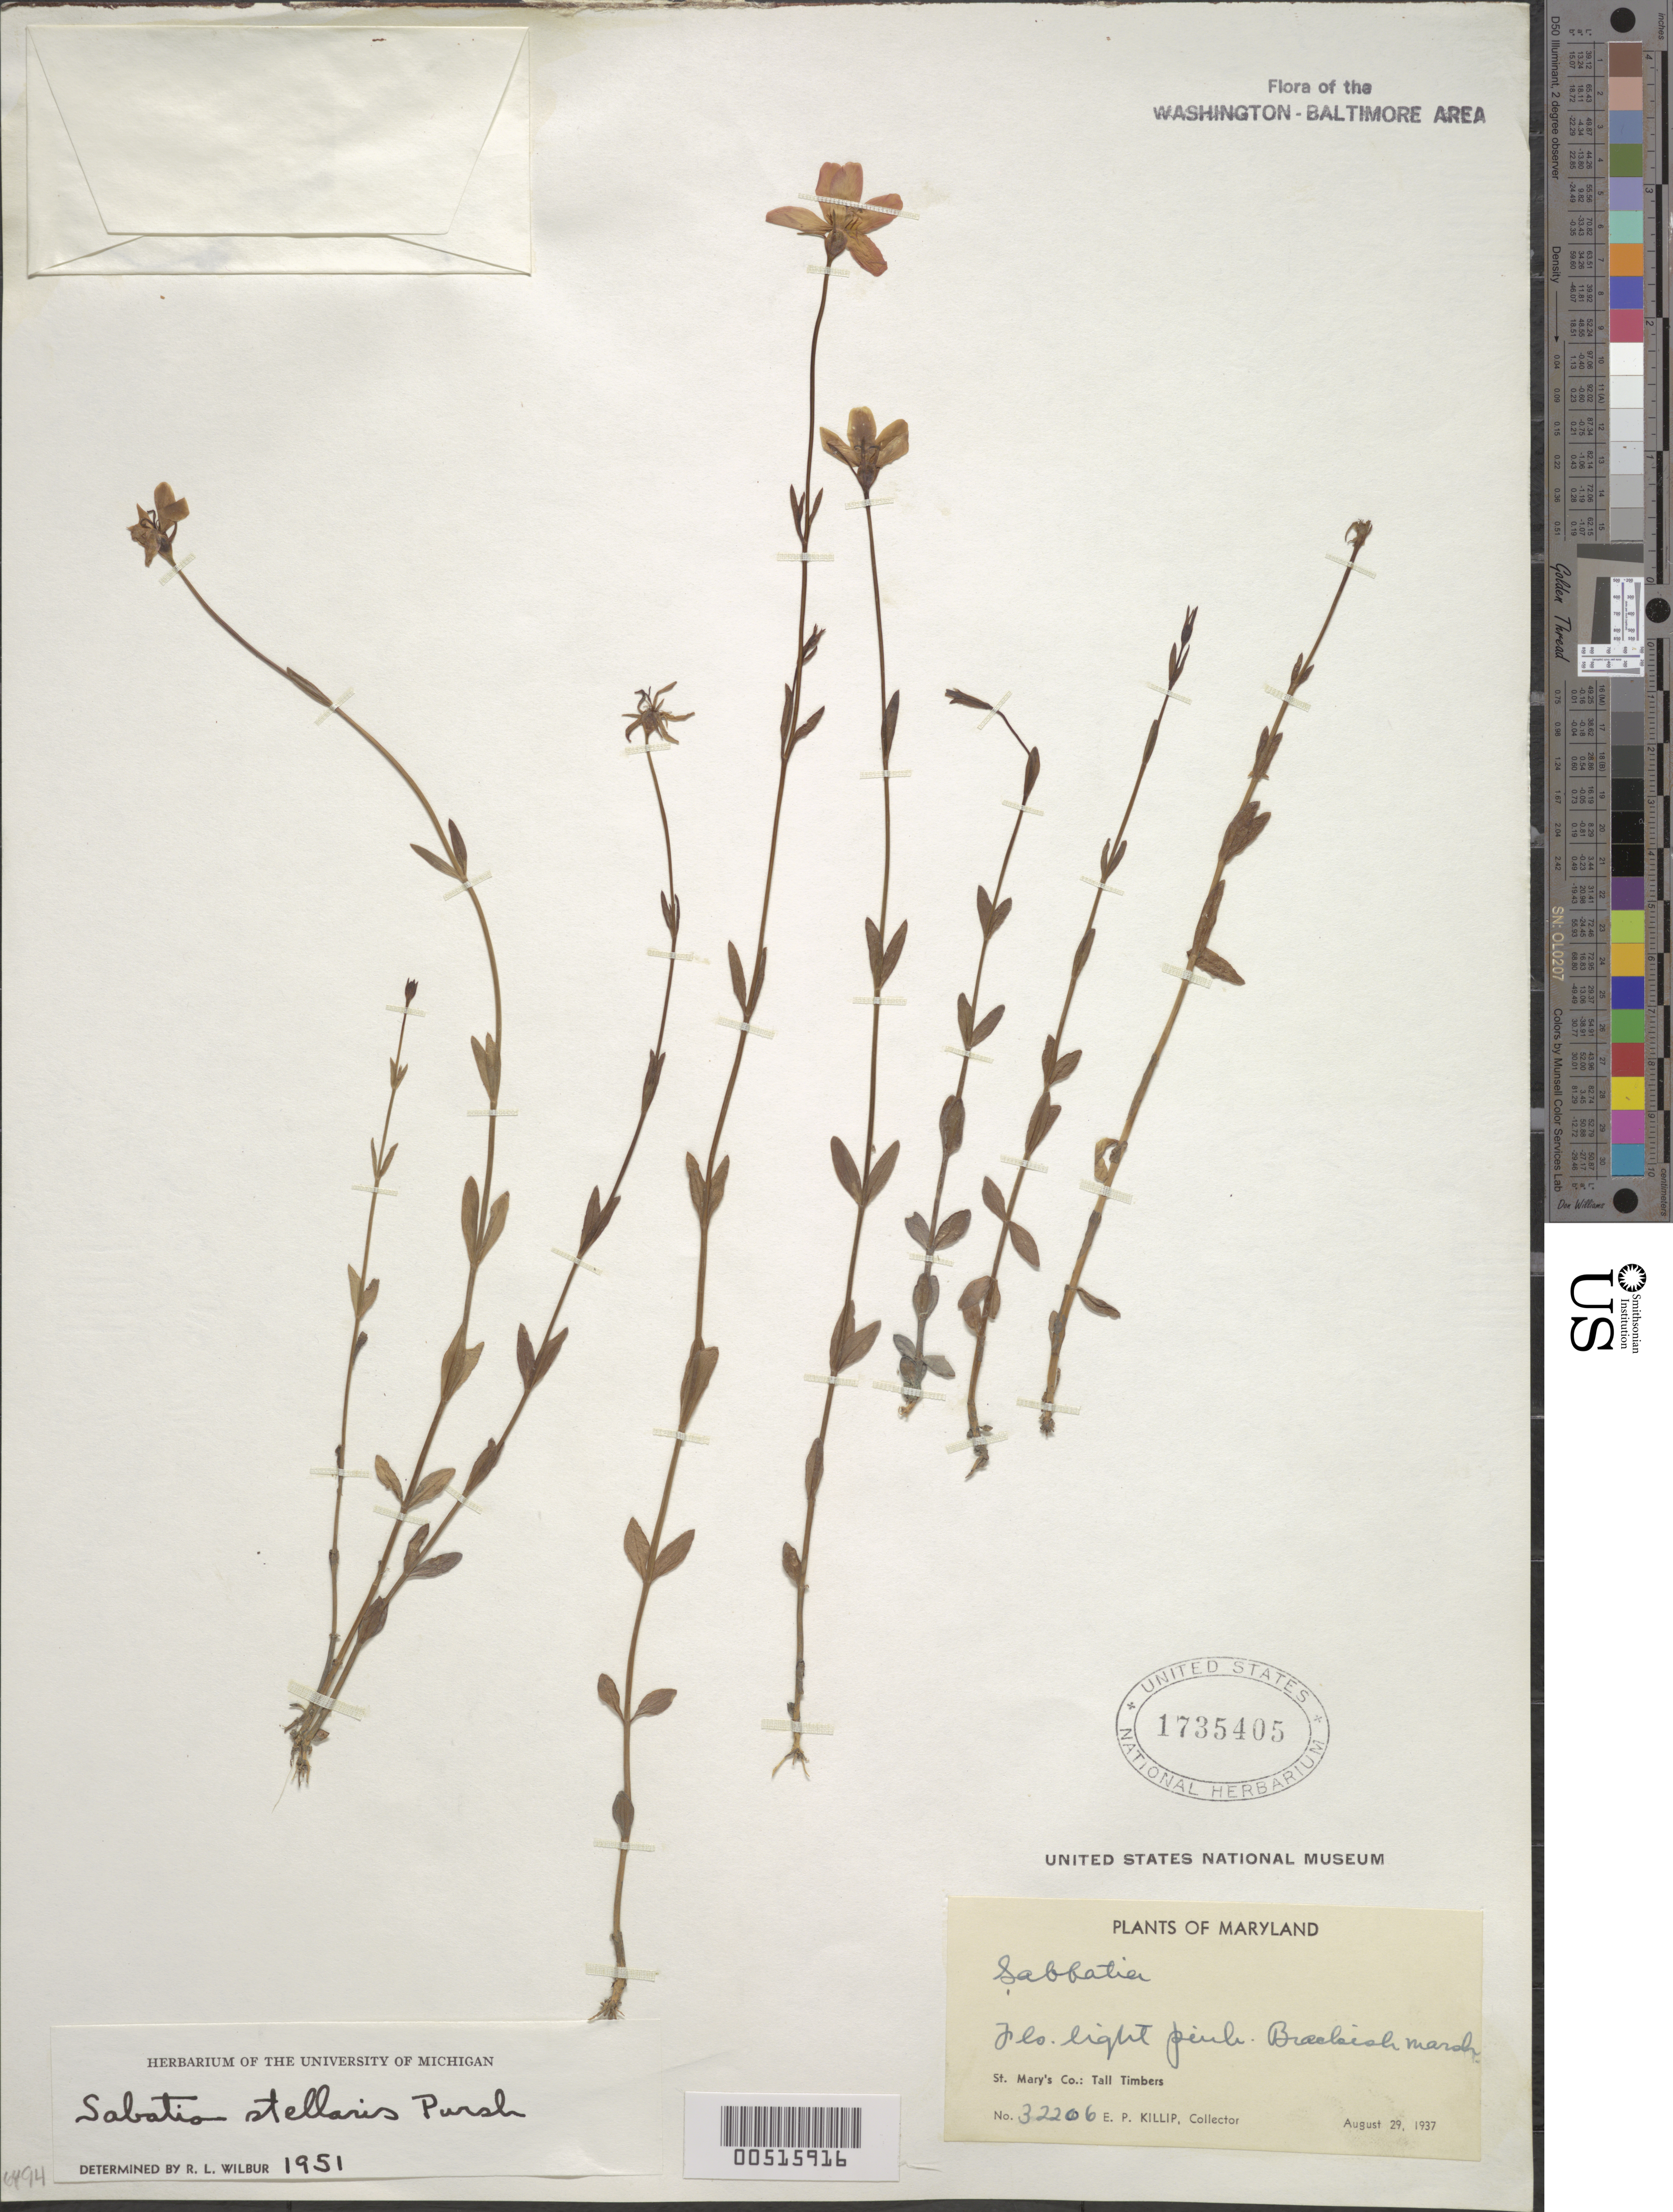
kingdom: Plantae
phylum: Tracheophyta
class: Magnoliopsida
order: Gentianales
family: Rubiaceae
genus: Houstonia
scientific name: Houstonia caerulea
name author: L.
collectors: E. E. Terrell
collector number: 3526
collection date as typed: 21 May 1961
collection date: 1961-05-21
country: United States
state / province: Maryland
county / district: Montgomery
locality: Wheaton Regional Park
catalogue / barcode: US 2434663